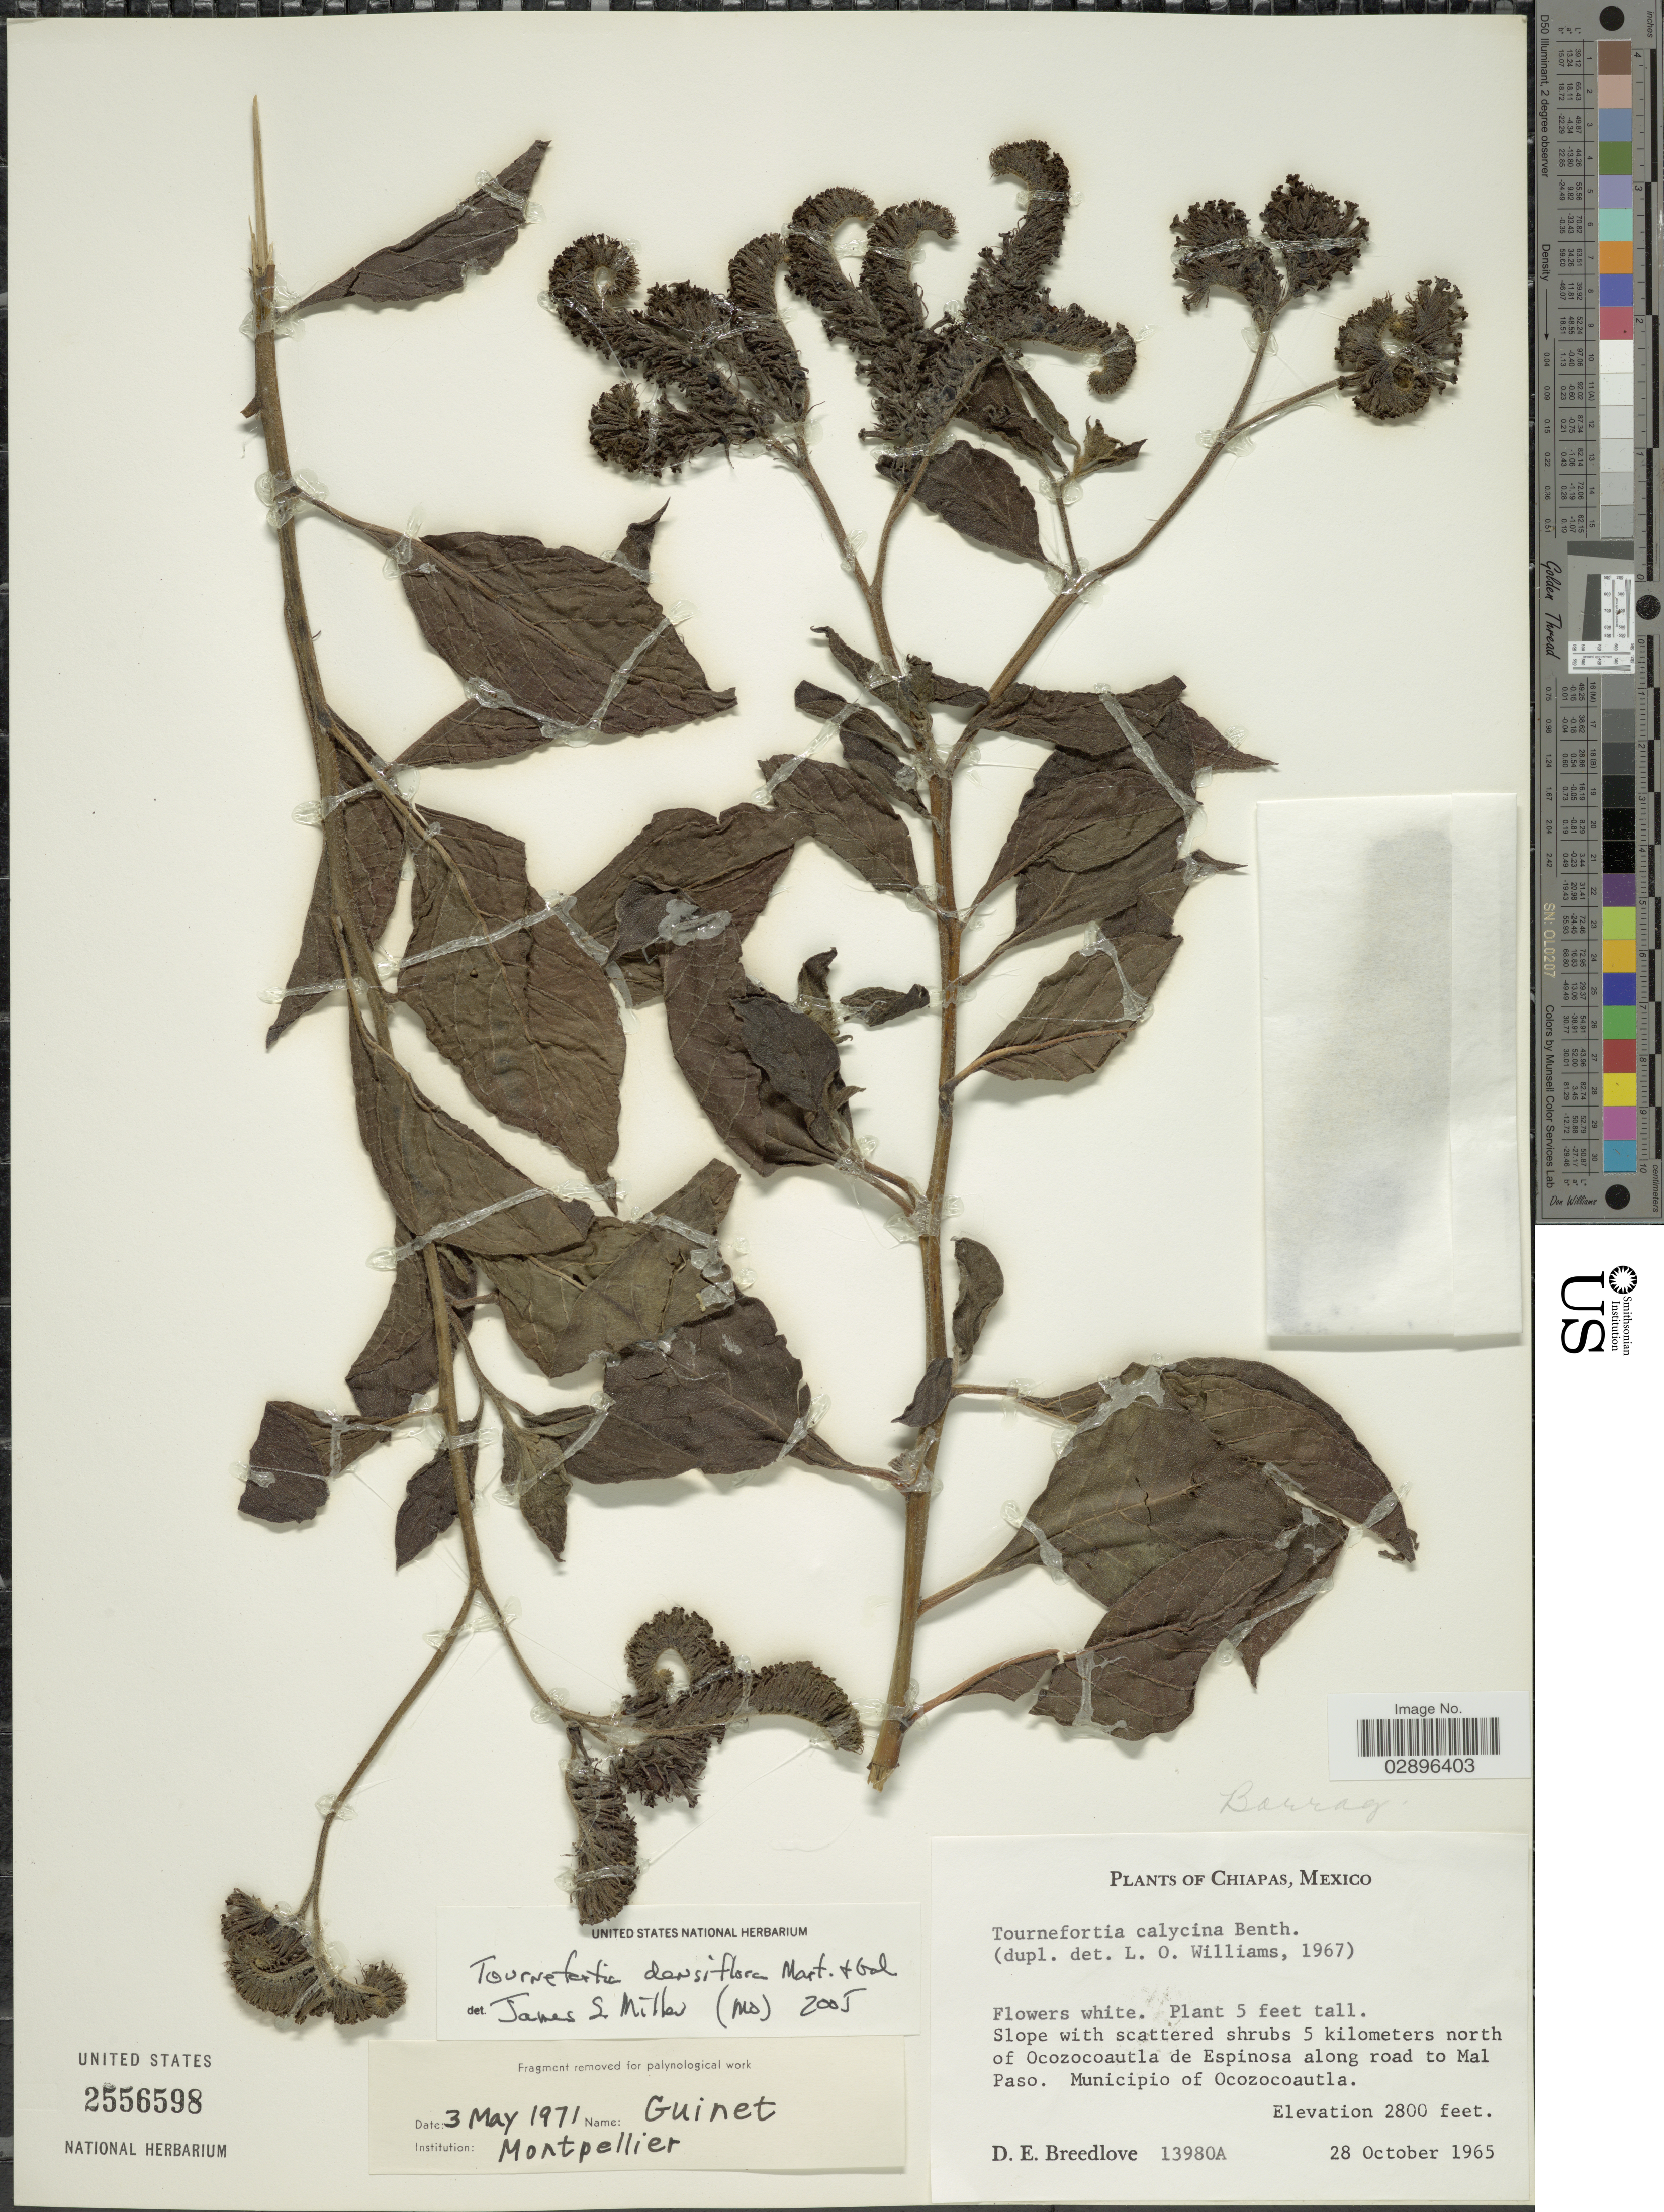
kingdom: Plantae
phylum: Tracheophyta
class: Magnoliopsida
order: Boraginales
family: Heliotropiaceae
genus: Tournefortia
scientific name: Tournefortia densiflora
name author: M. Martens & Galeotti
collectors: D. E. Breedlove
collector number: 13980A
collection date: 1965-10-28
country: Mexico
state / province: Chiapas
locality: Slope with scattered shrubs 5 kilometers north of Ocozocoautla de Espínosa along road to Mal Paso. Municipio of Ocozocoautla.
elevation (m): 853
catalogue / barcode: US 2556598